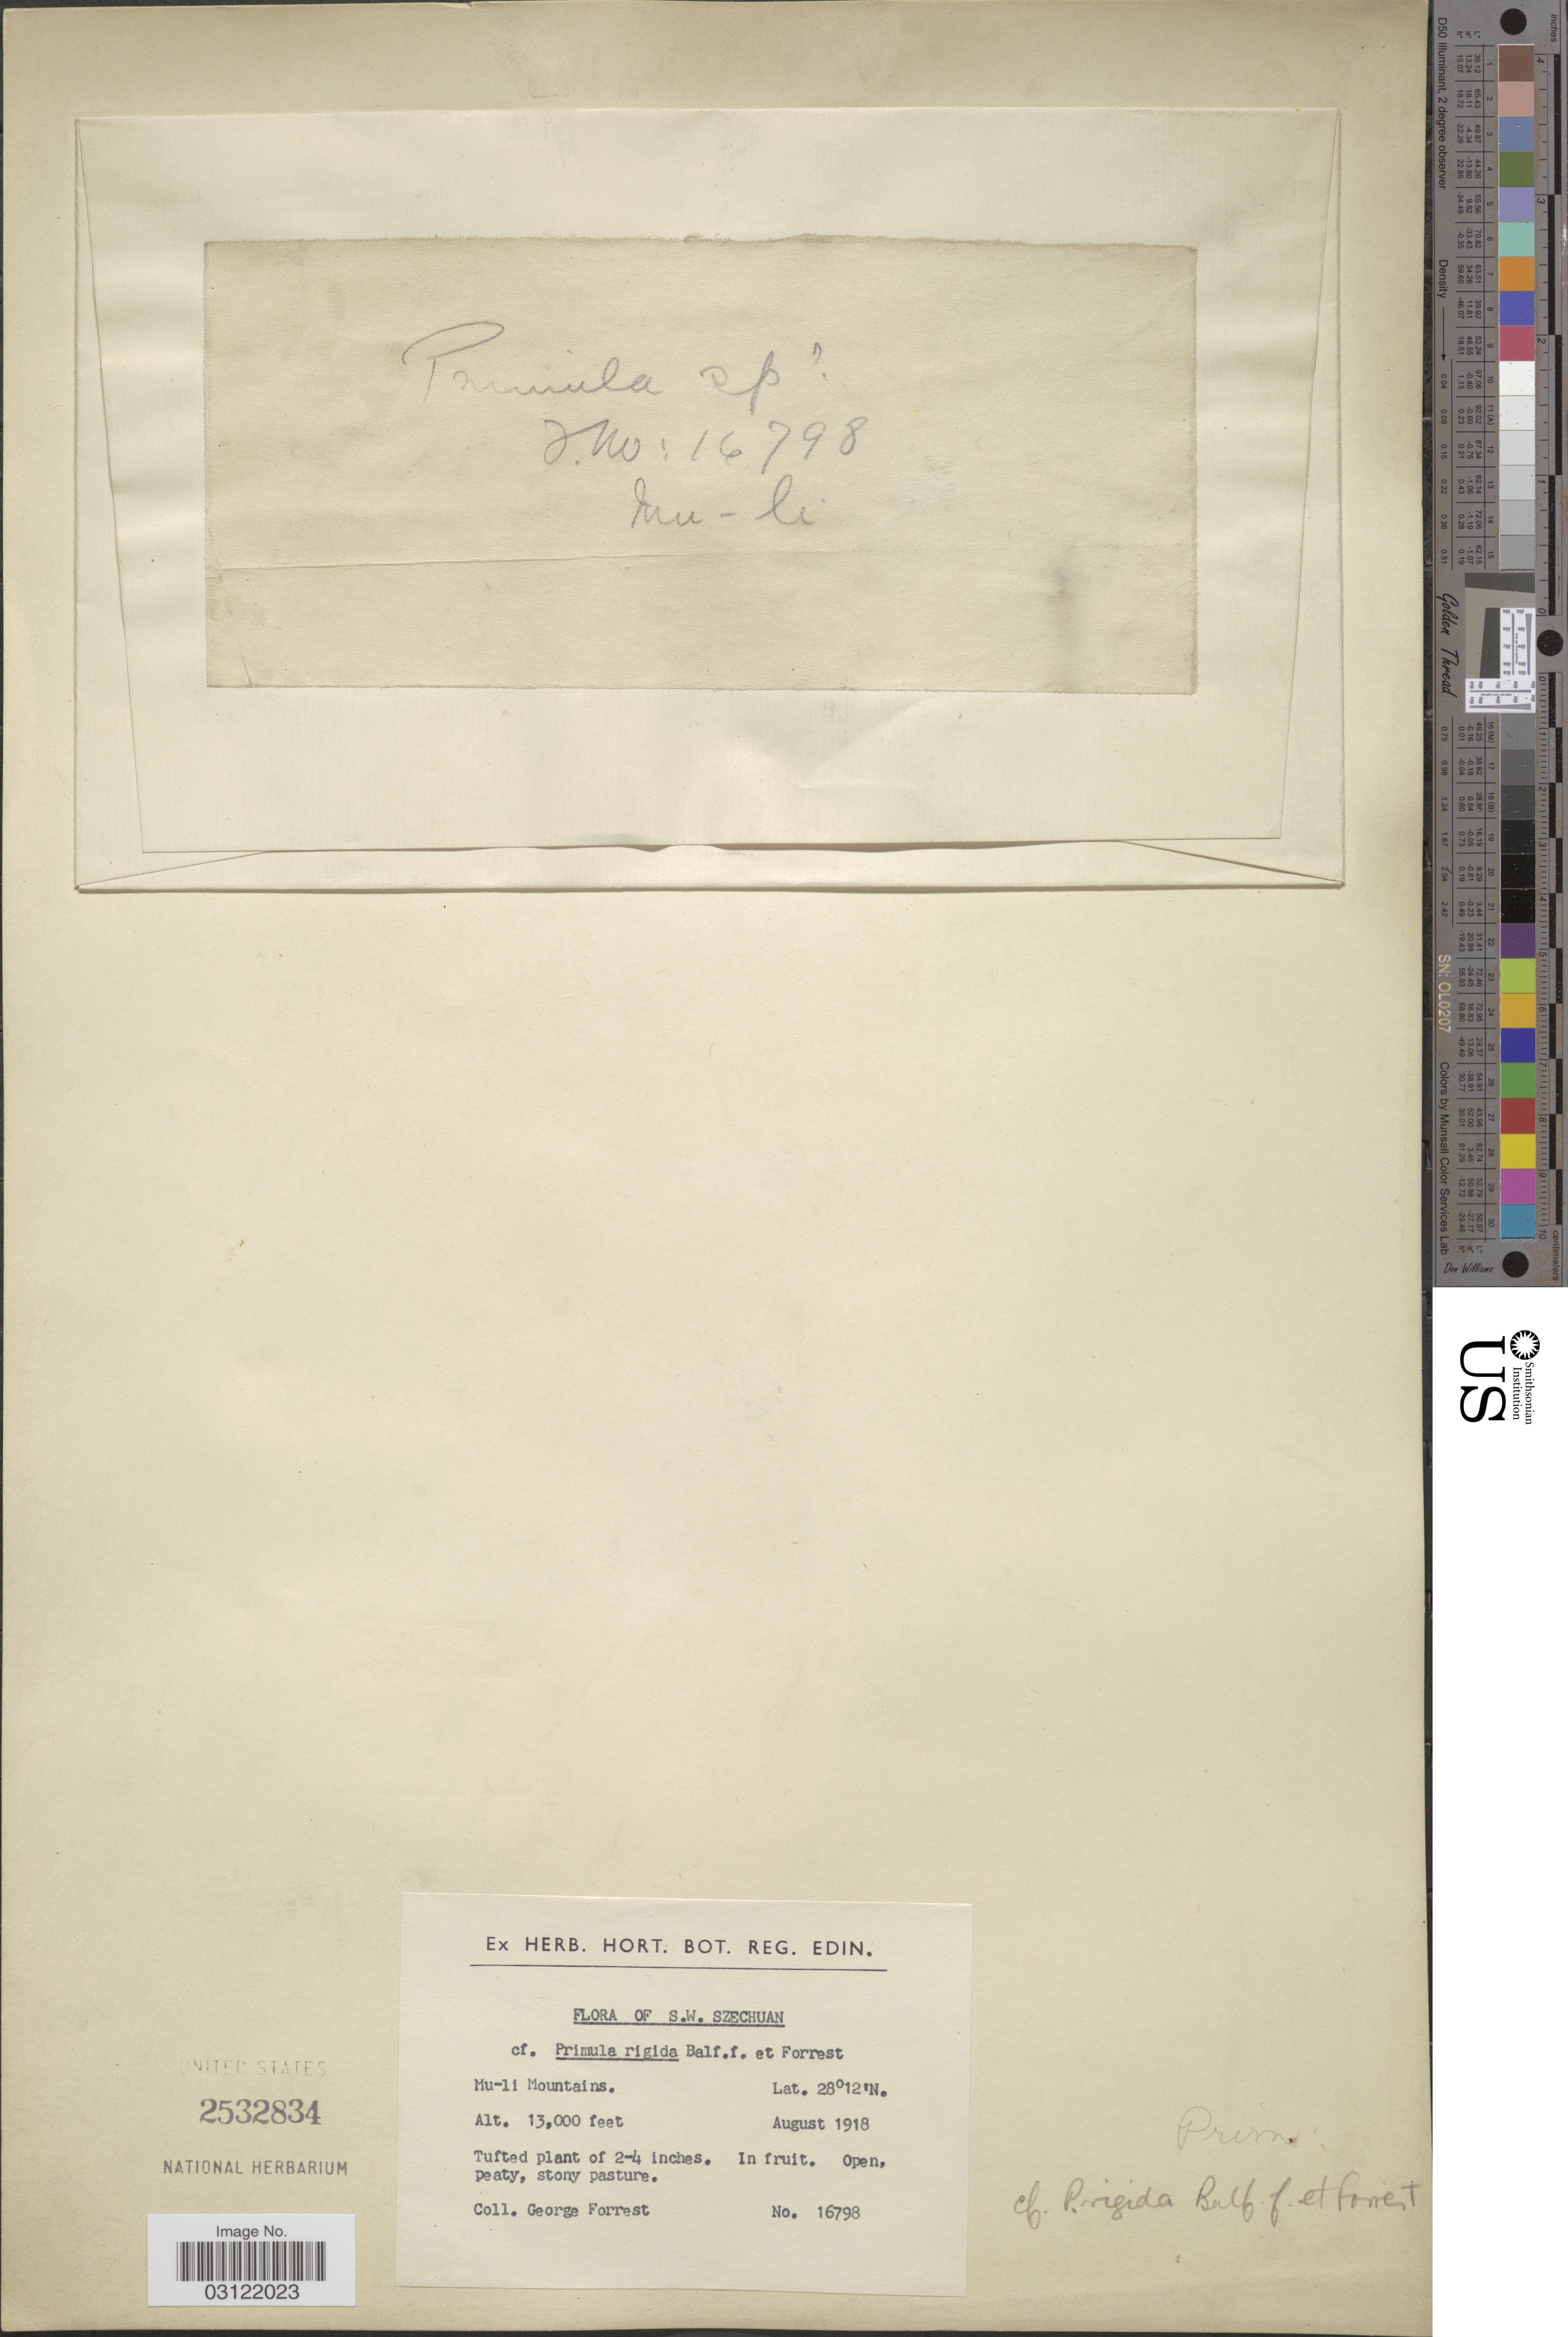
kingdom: Plantae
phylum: Tracheophyta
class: Magnoliopsida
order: Ericales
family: Primulaceae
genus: Primula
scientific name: Primula rigida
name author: Balf. f. & Forrest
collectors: G. Forrest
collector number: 16798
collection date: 1918-08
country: China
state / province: Sichuan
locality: S.W. Szechuan, Mu-li Mountains.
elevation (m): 3962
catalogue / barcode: US 2532834